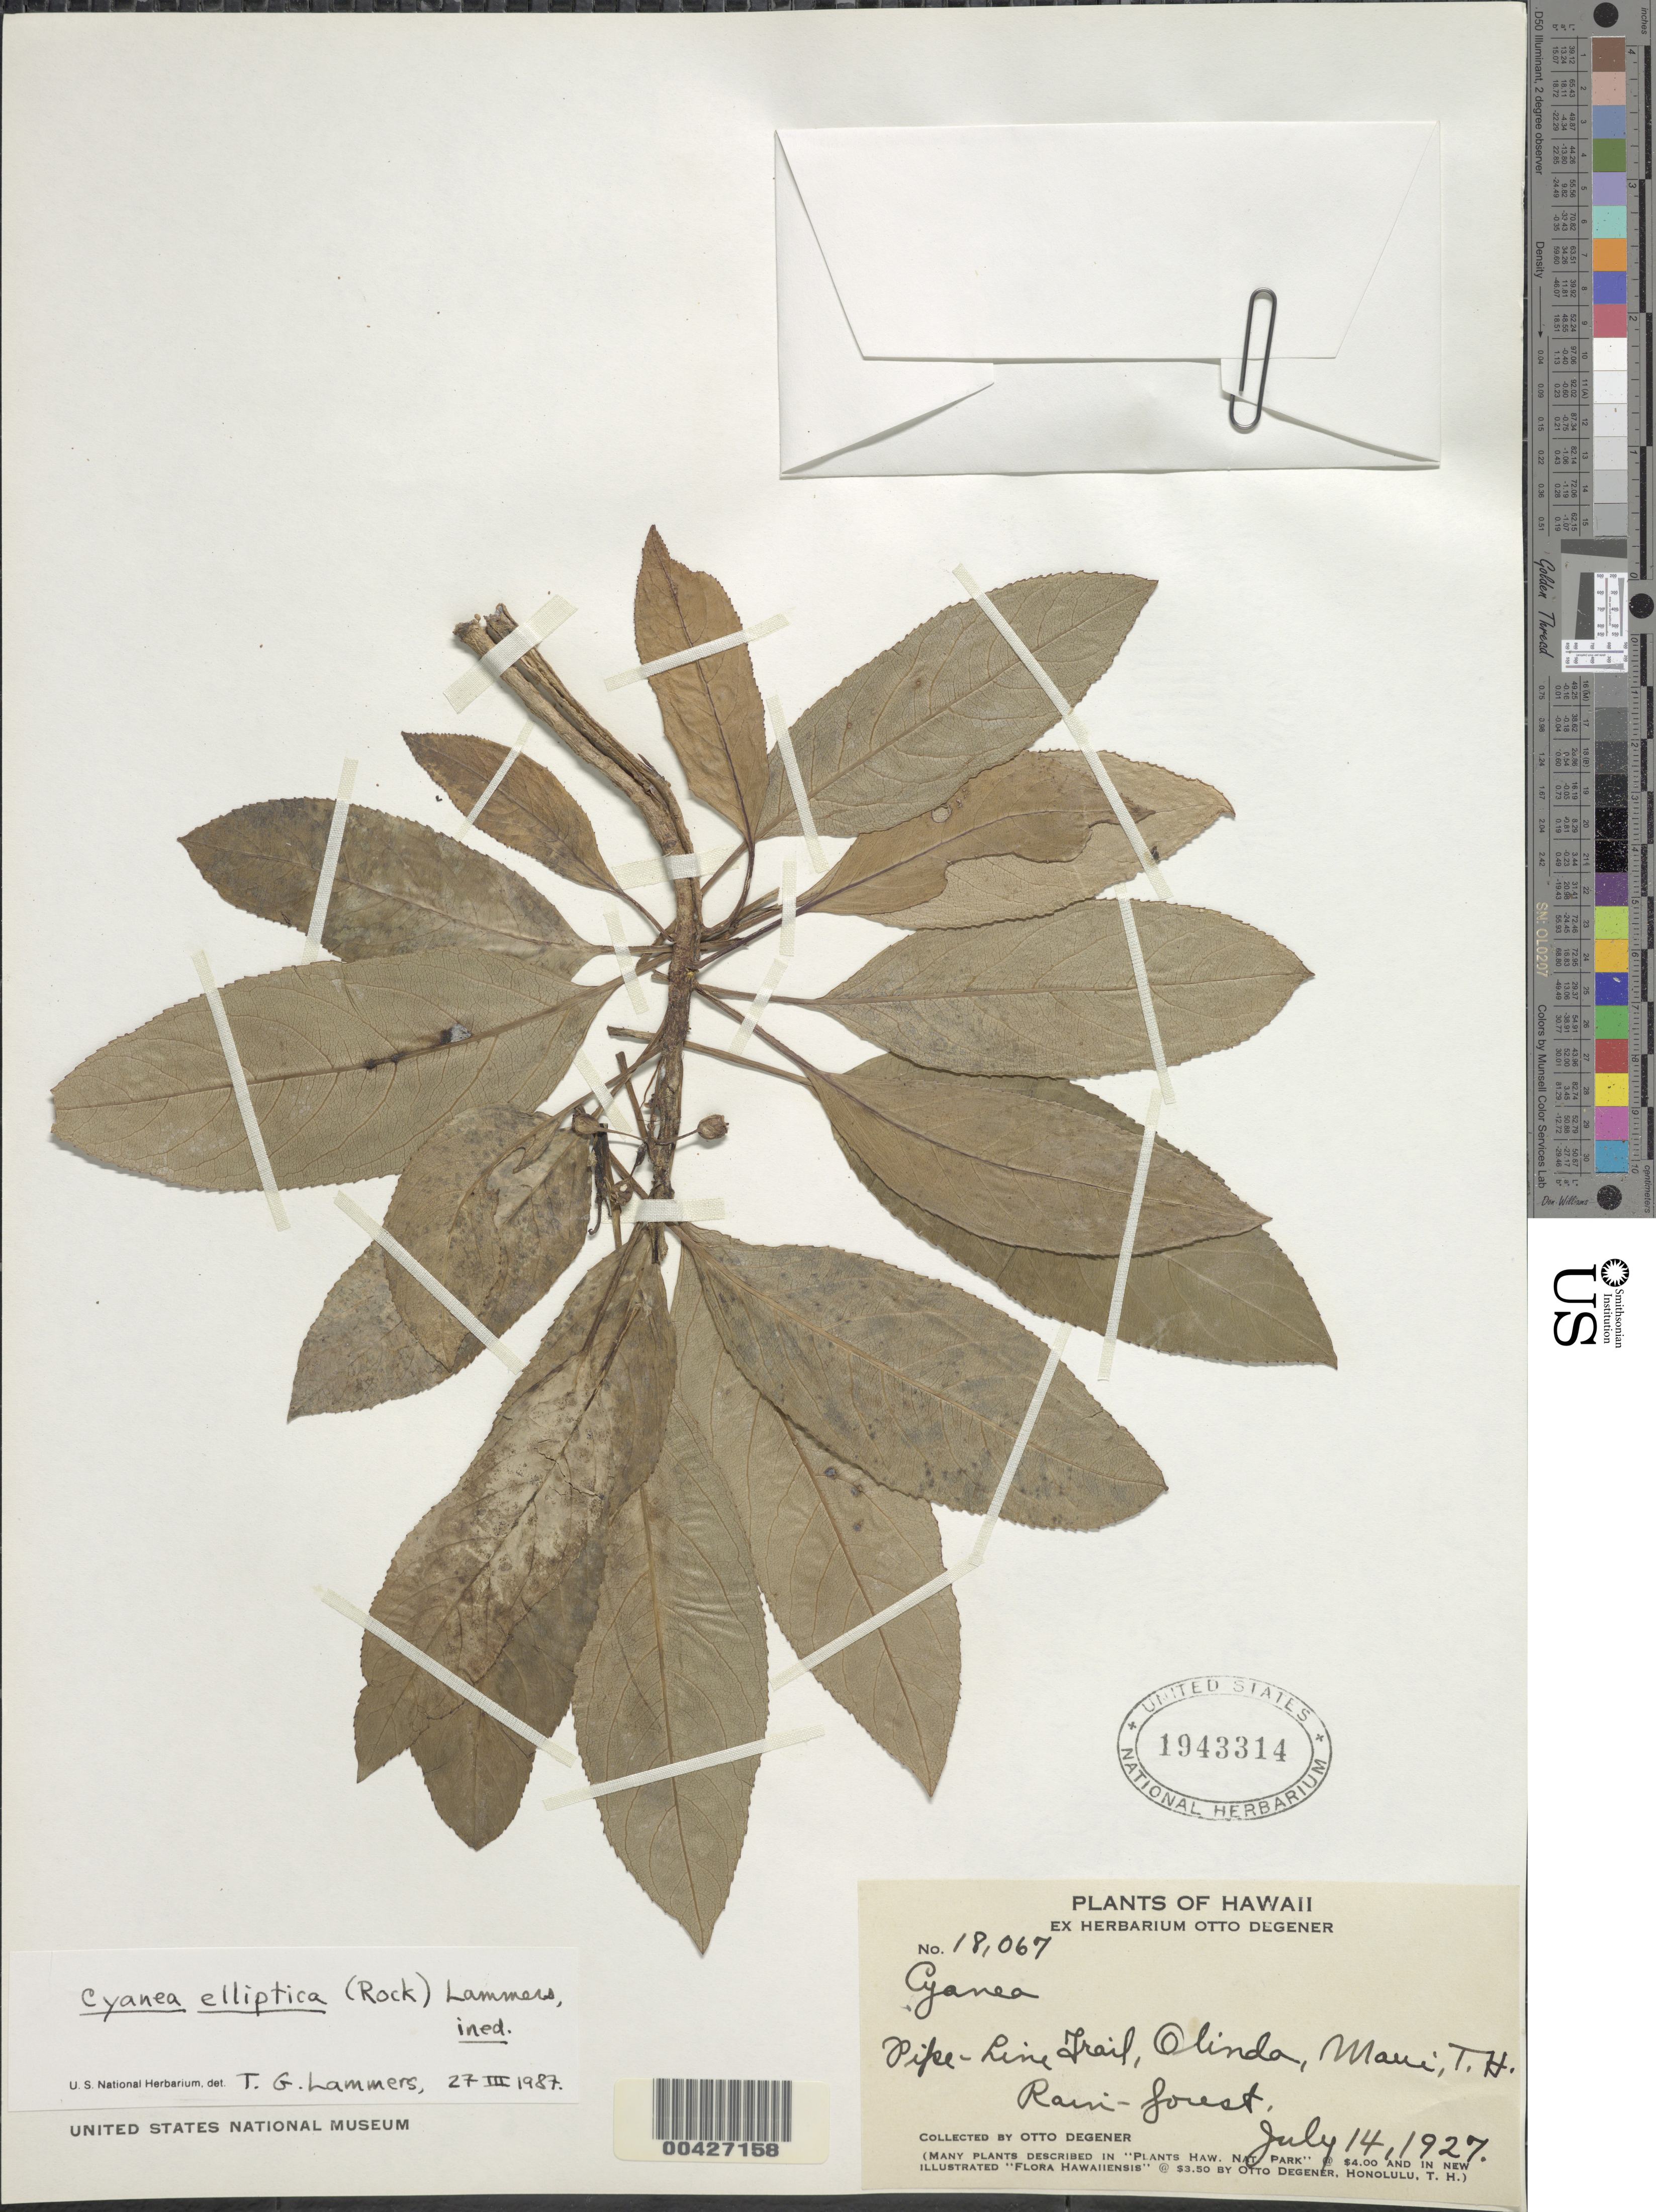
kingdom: Plantae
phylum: Tracheophyta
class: Magnoliopsida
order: Asterales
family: Campanulaceae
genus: Cyanea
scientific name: Cyanea elliptica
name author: (Rock) Lammers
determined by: Lammers, T. G.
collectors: O. Degener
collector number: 18067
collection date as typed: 14 Jul 1927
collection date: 1927-07-14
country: United States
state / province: Hawaii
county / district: Maui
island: Maui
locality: Pipe-line Trail, Olinda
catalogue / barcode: US 1943314